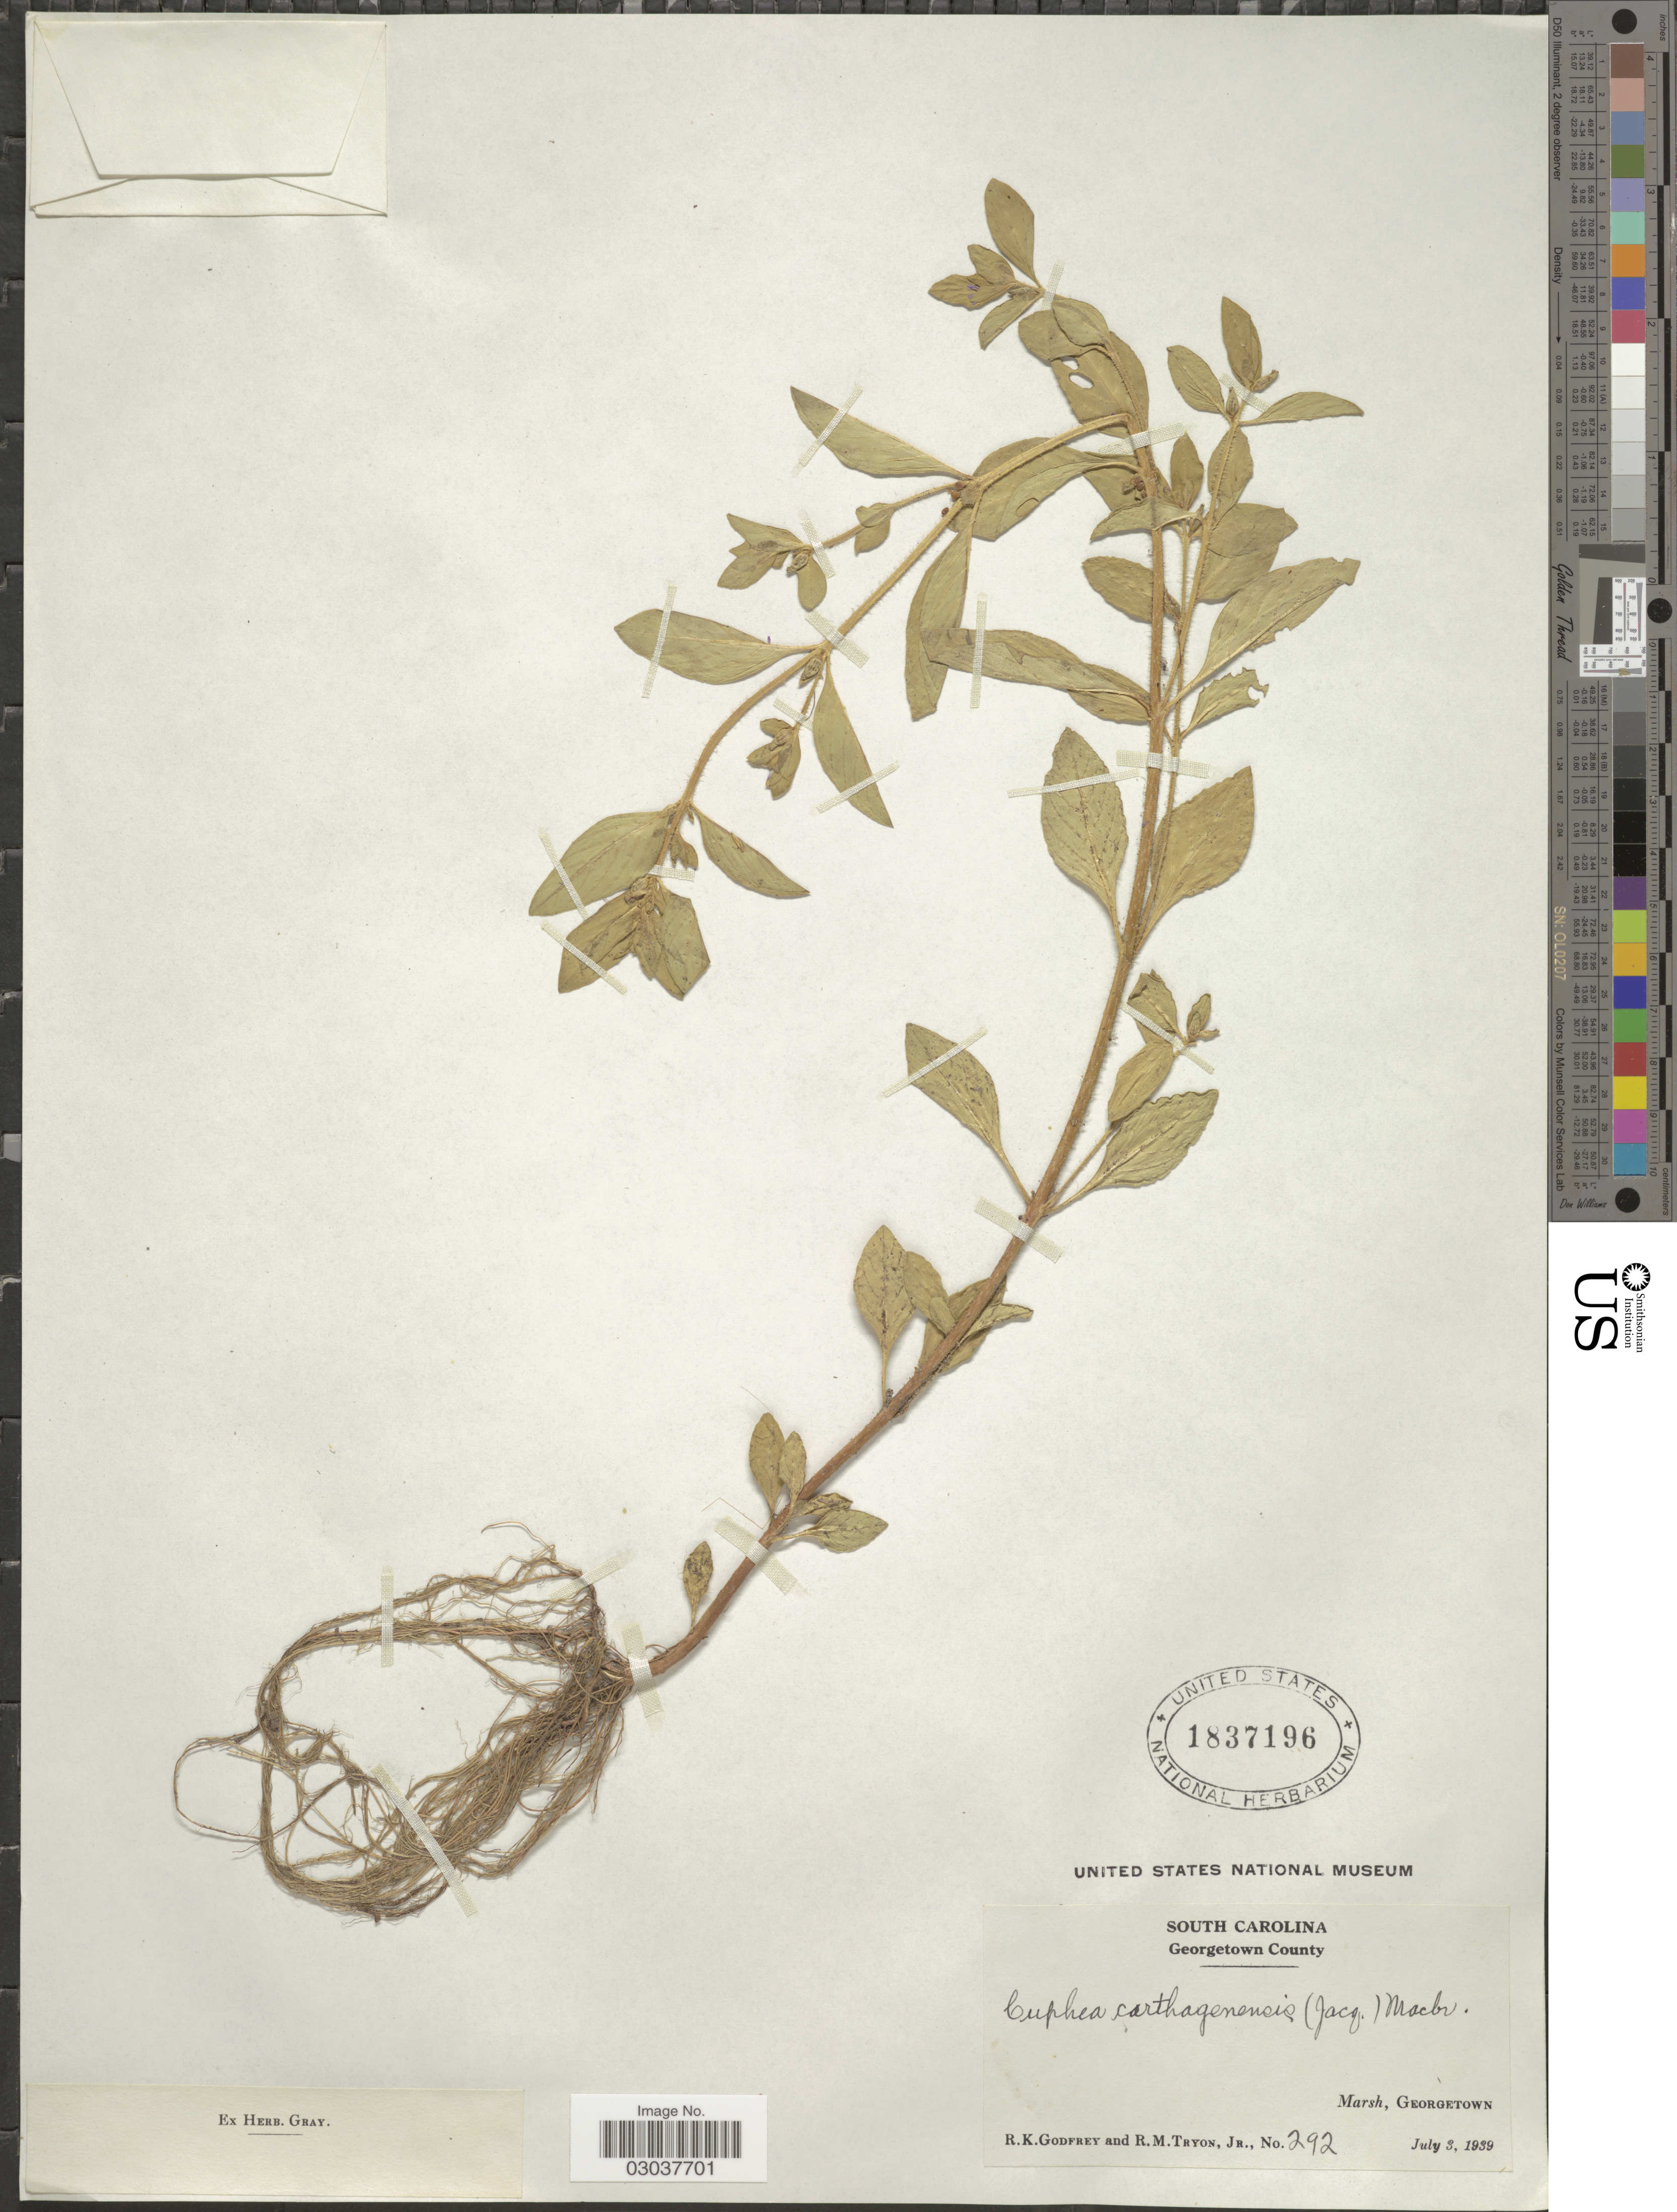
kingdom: Plantae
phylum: Tracheophyta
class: Magnoliopsida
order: Myrtales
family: Lythraceae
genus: Cuphea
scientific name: Cuphea carthagenensis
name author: (Jacq.) J.F. Macbr.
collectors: R. K. Godfrey & R. Tryon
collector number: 292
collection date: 1939-07-03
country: United States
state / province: South Carolina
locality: Georgetwon County. Marsh, Georgetown.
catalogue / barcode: US 1837196